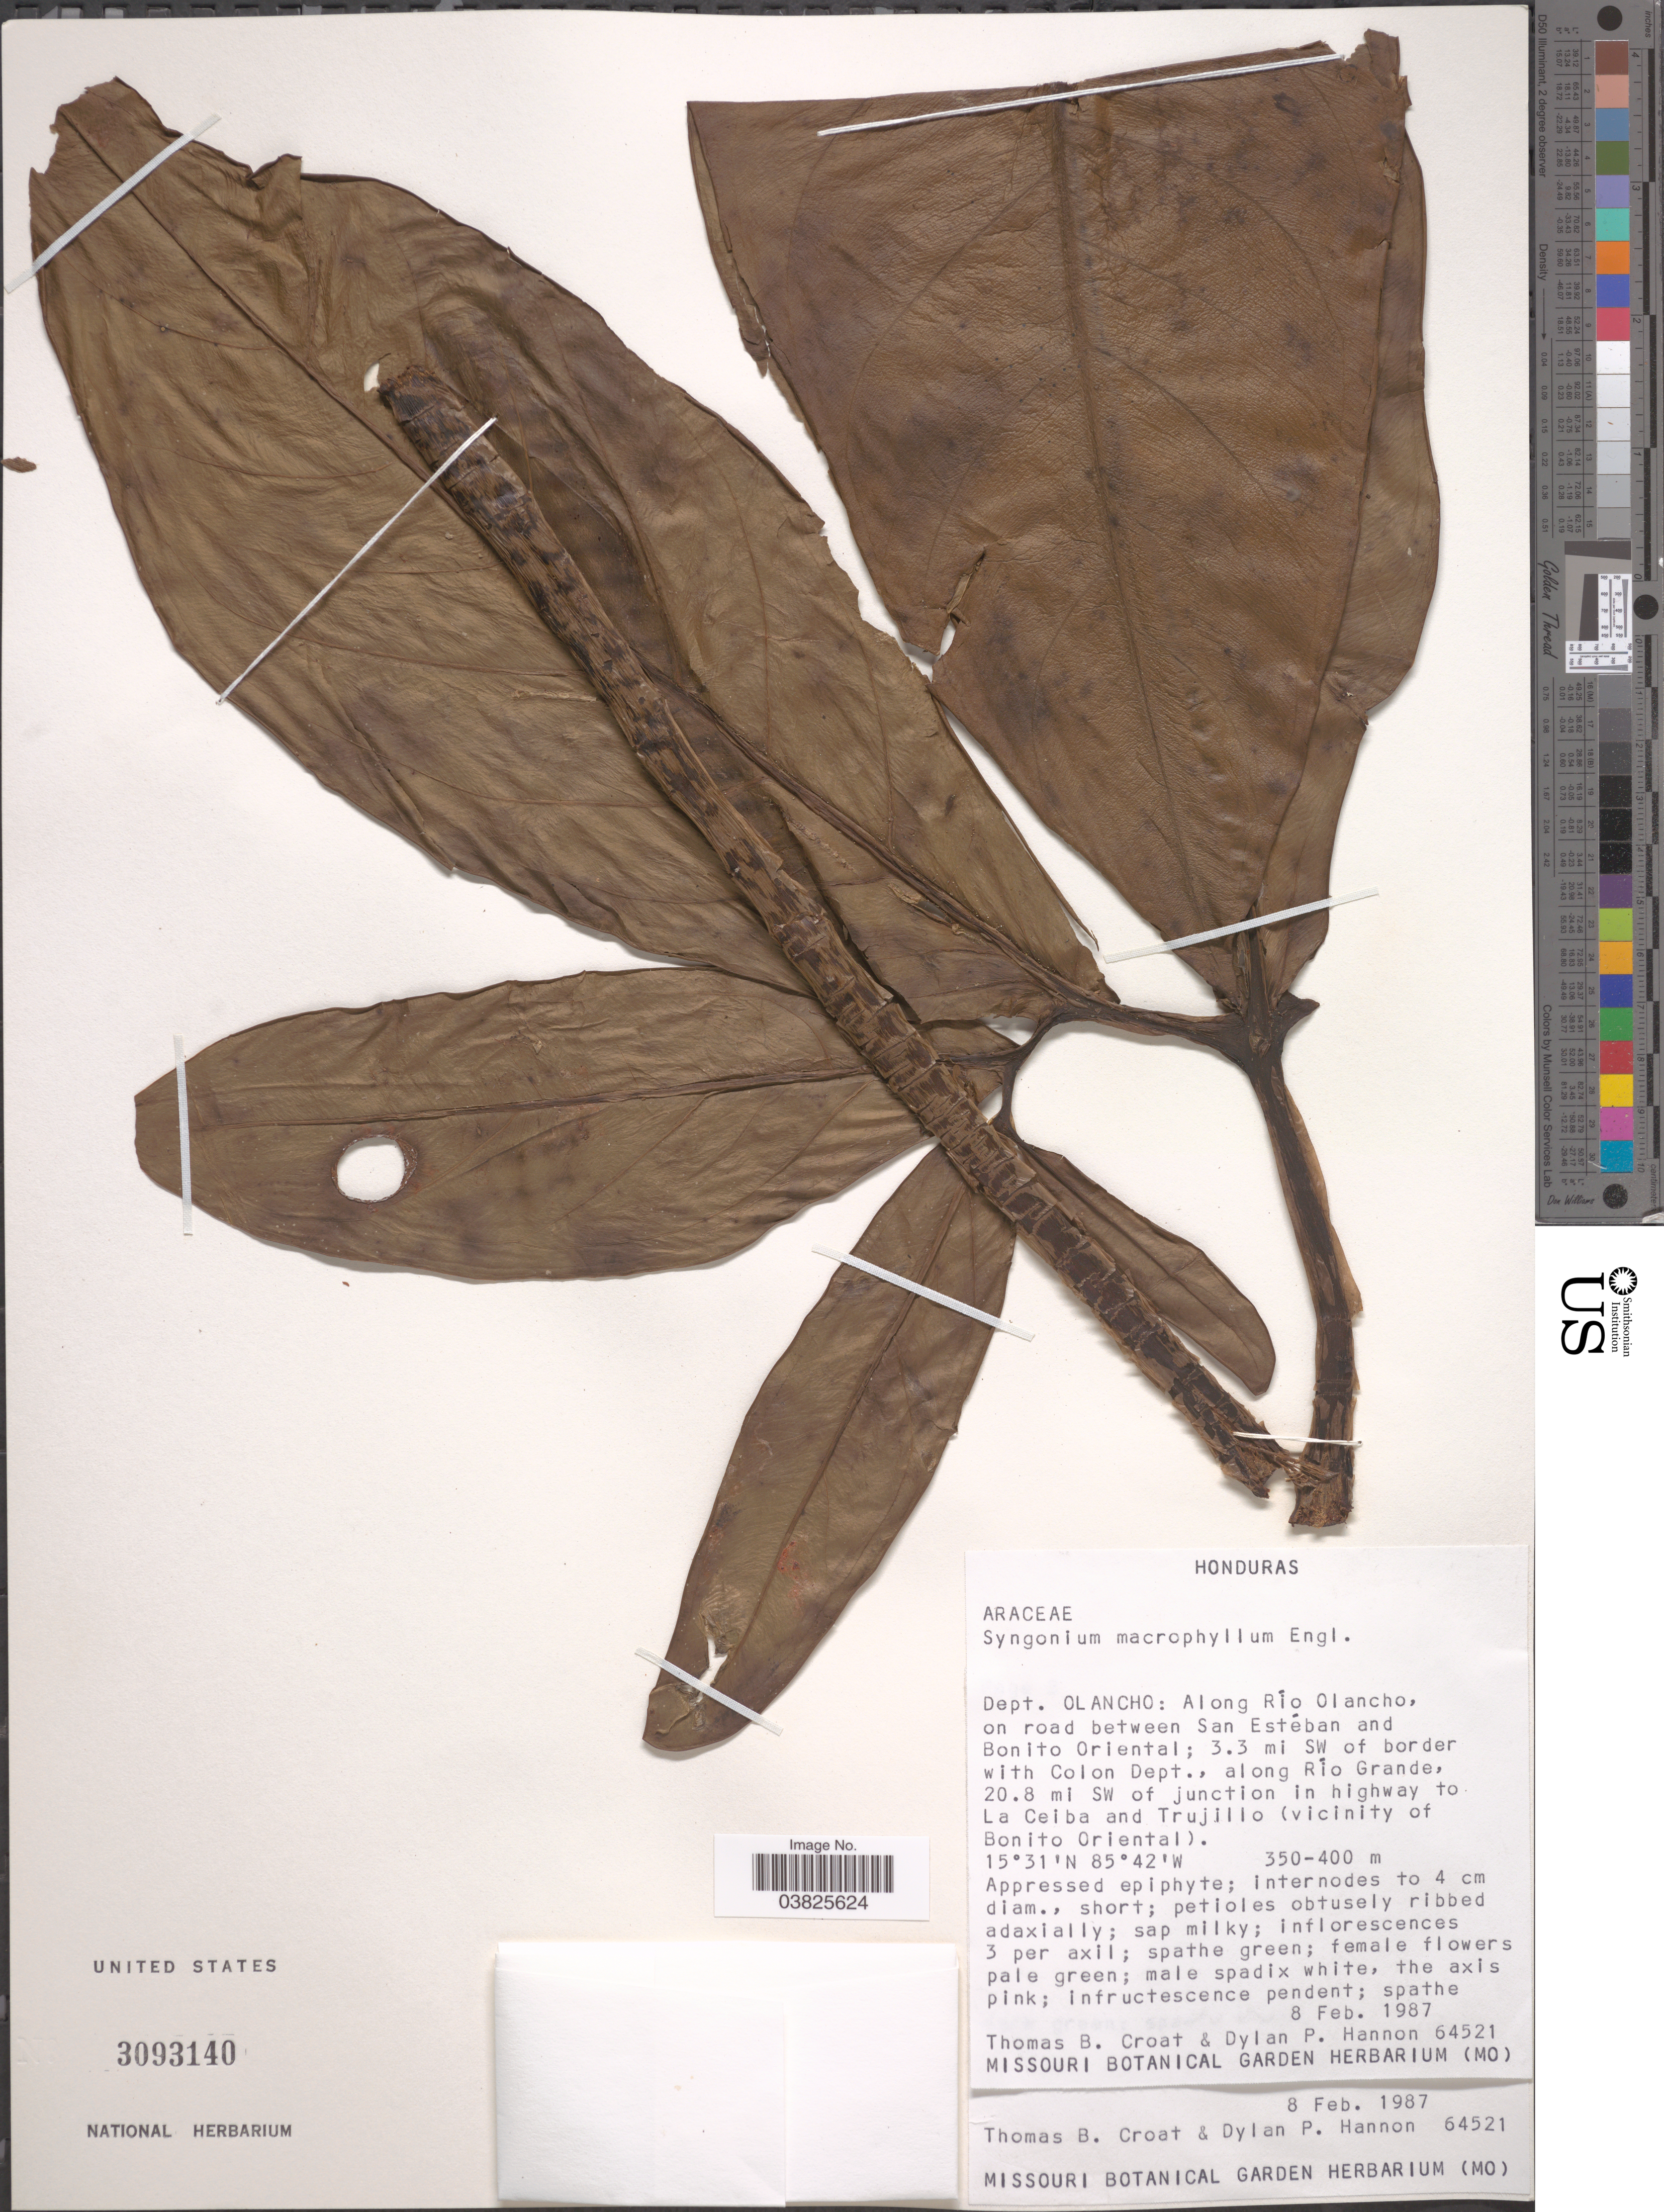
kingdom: Plantae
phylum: Tracheophyta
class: Liliopsida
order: Alismatales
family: Araceae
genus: Syngonium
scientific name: Syngonium macrophyllum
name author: Engl.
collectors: T. B. Croat & D. Hannon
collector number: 64521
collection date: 1987-02-08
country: Honduras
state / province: Olancho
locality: Dept. Olancho: Along Río Olancho, on road between San Estéban and Bonito Oriental; 3.3 mi SW of border with Colon Dept., along Río Grande, 20.8 mi SW of junction in highway to La Ceiba and Trujillo (vicinity of Bonito Oriental).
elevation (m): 350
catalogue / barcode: US 3093140